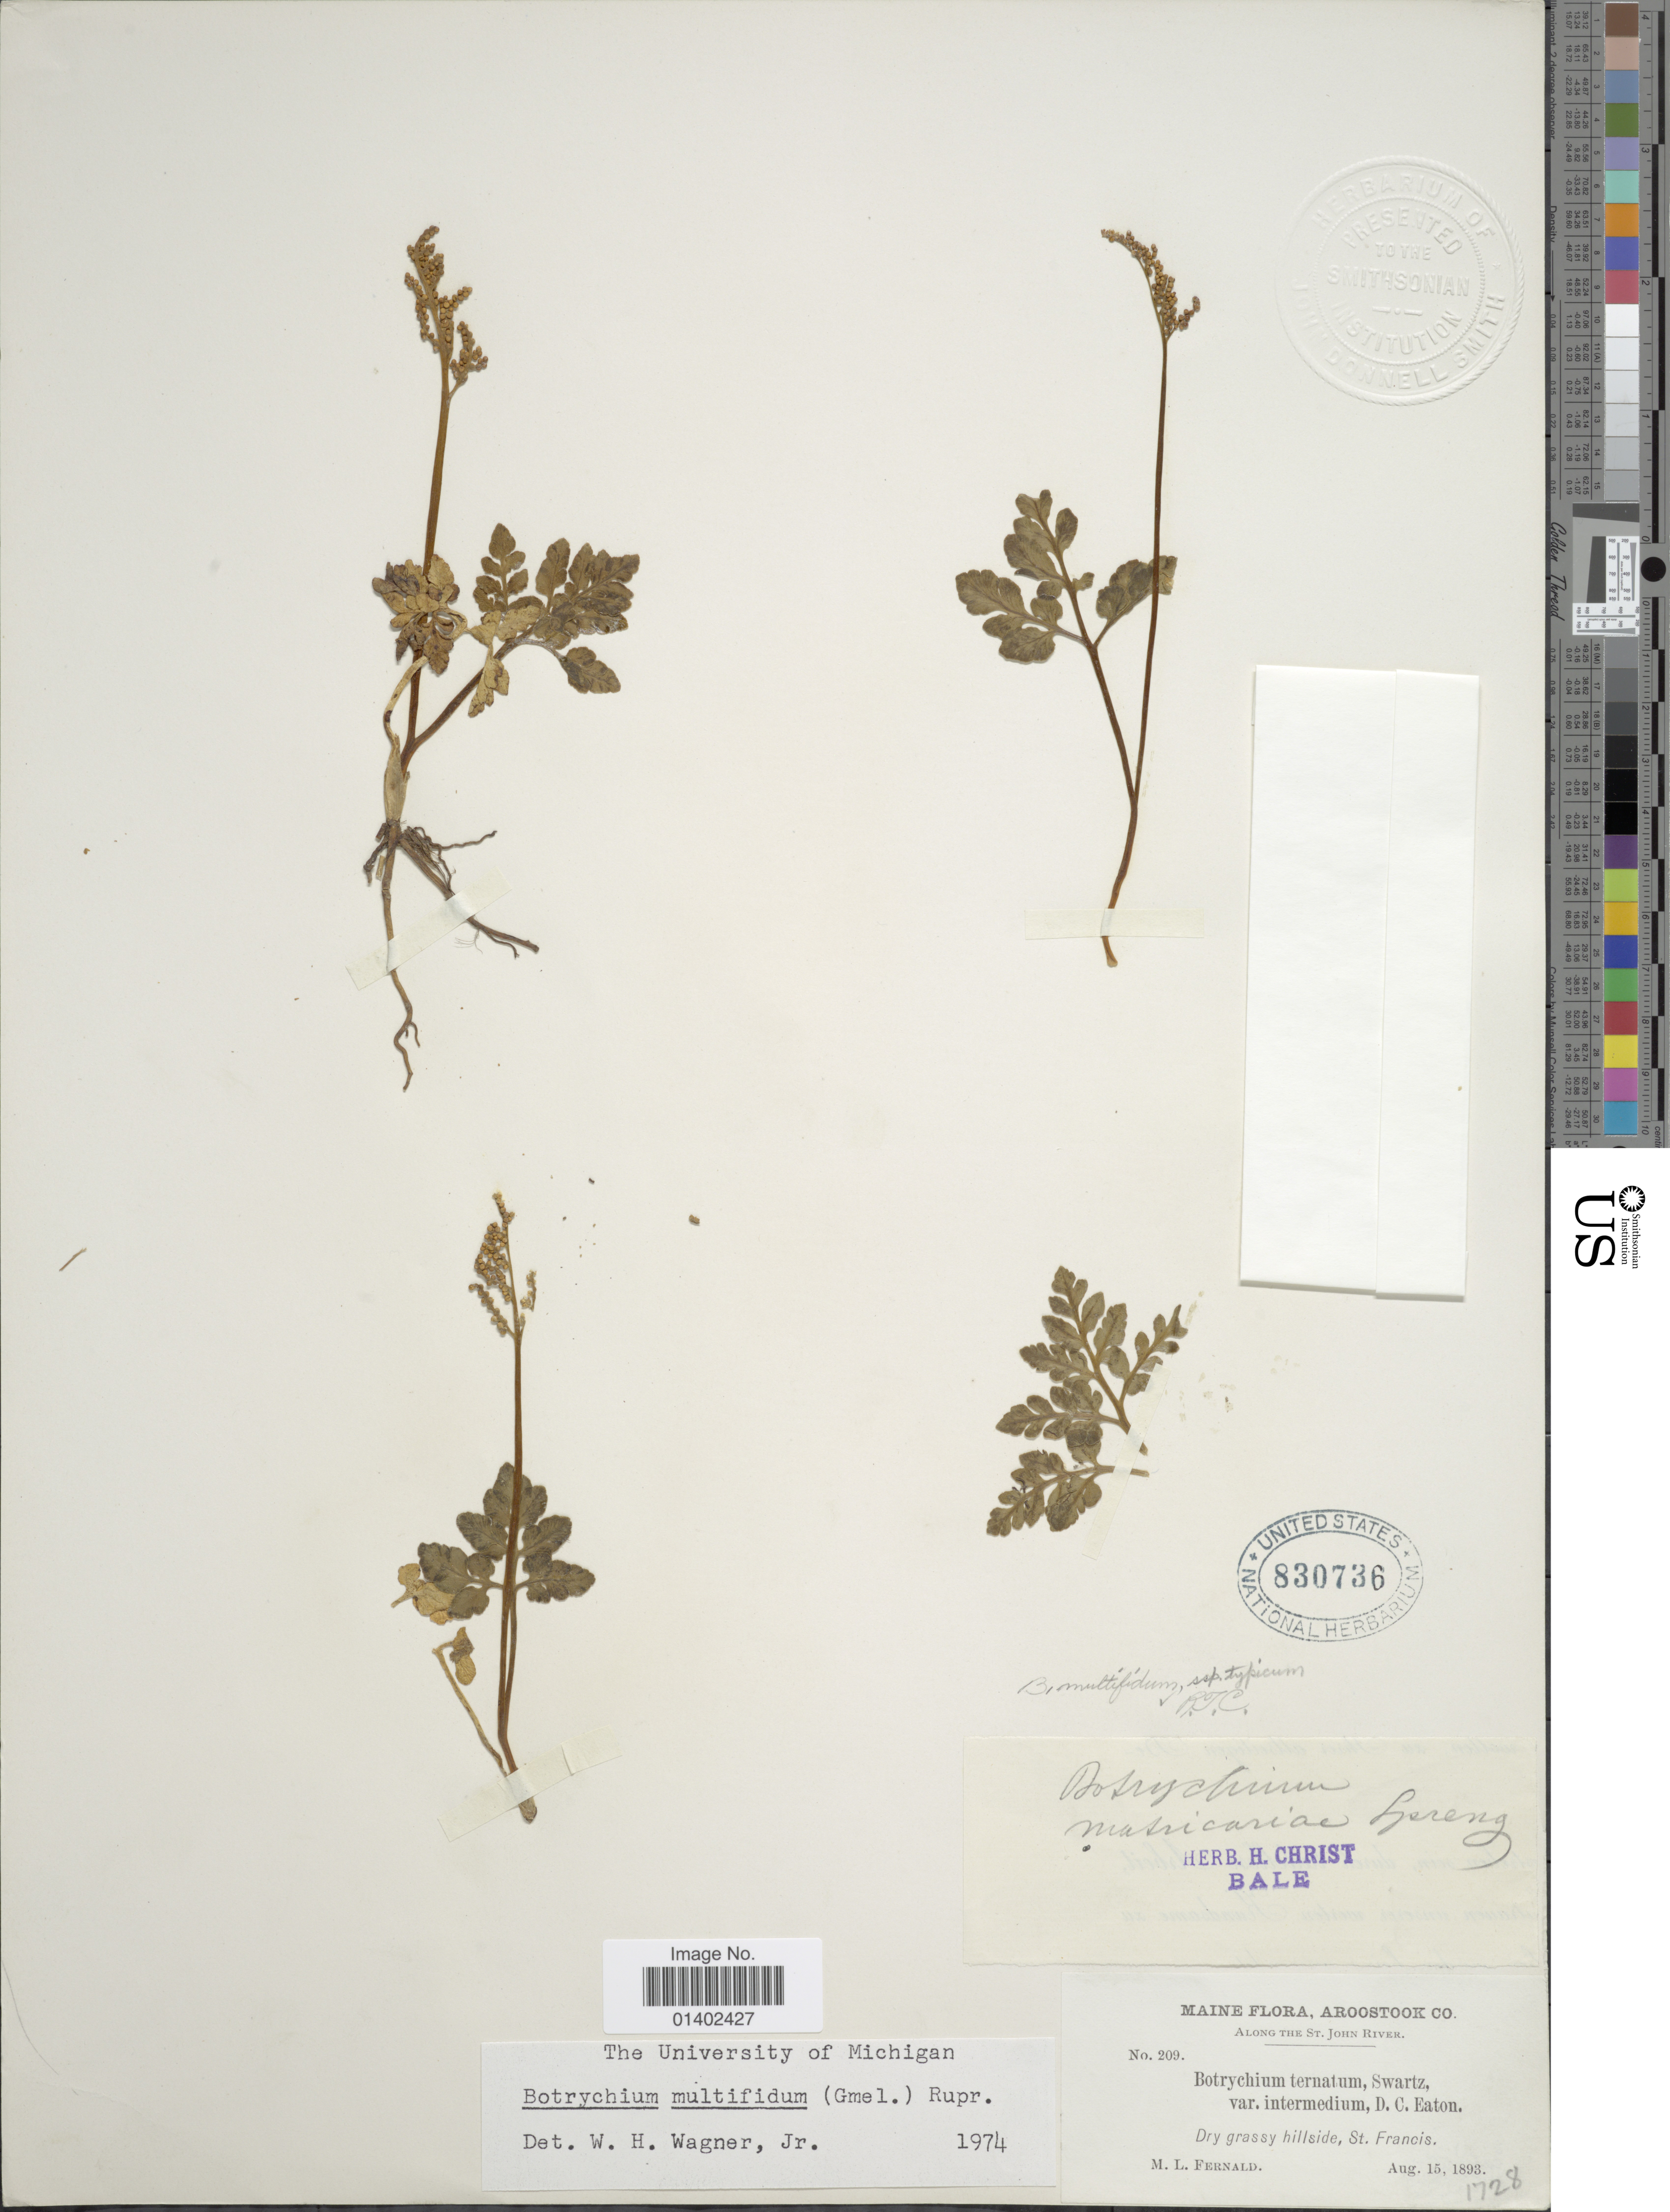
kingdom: Plantae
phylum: Tracheophyta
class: Polypodiopsida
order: Ophioglossales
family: Ophioglossaceae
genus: Botrychium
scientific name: Botrychium multifidum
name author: (J.F. Gmel.) Rupr.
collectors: M. L. Fernald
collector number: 209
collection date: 1893-08-15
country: United States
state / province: Maine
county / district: Aroostook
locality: Aroostook Co, Along the St John River, Dry grassy hillside, St Francis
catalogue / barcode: US 830736